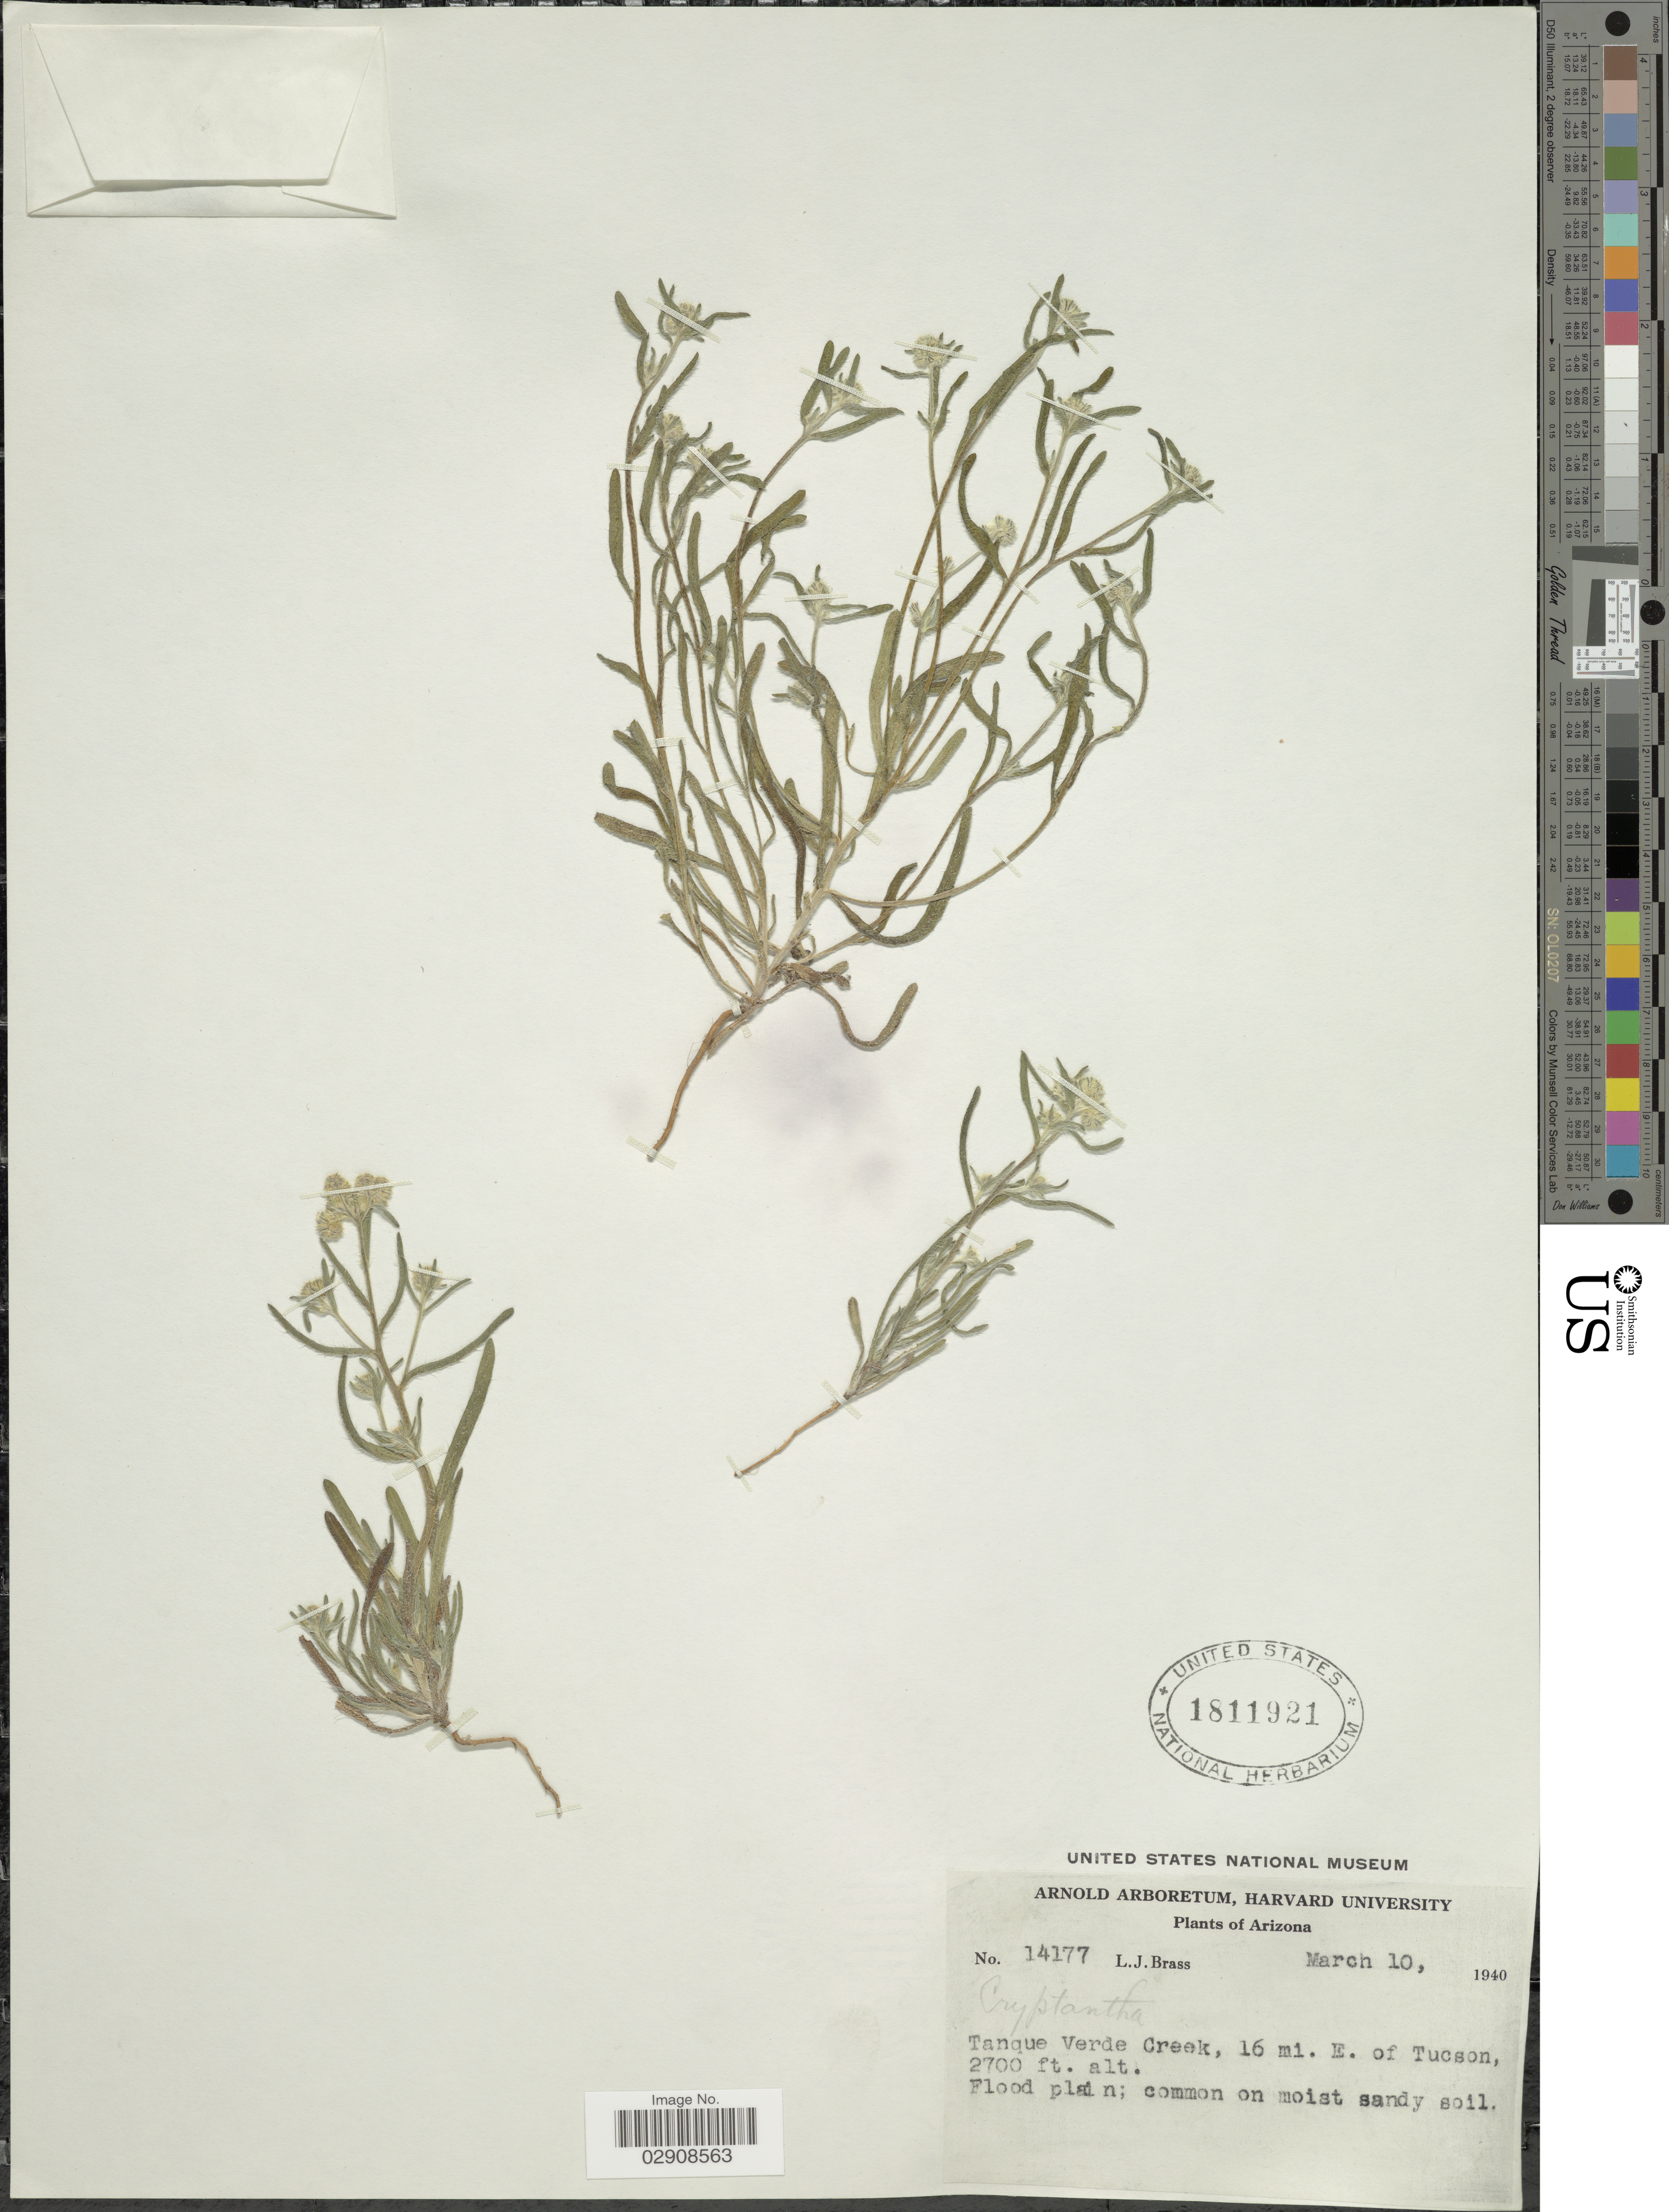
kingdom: Plantae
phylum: Tracheophyta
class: Magnoliopsida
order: Boraginales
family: Boraginaceae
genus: Cryptantha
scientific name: Cryptantha sp.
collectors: L. J. Brass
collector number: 14177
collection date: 1940-03-10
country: United States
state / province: Arizona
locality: Tanque Verde Creek, 16 mi. E. of Tucson.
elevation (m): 823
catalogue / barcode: US 1811921